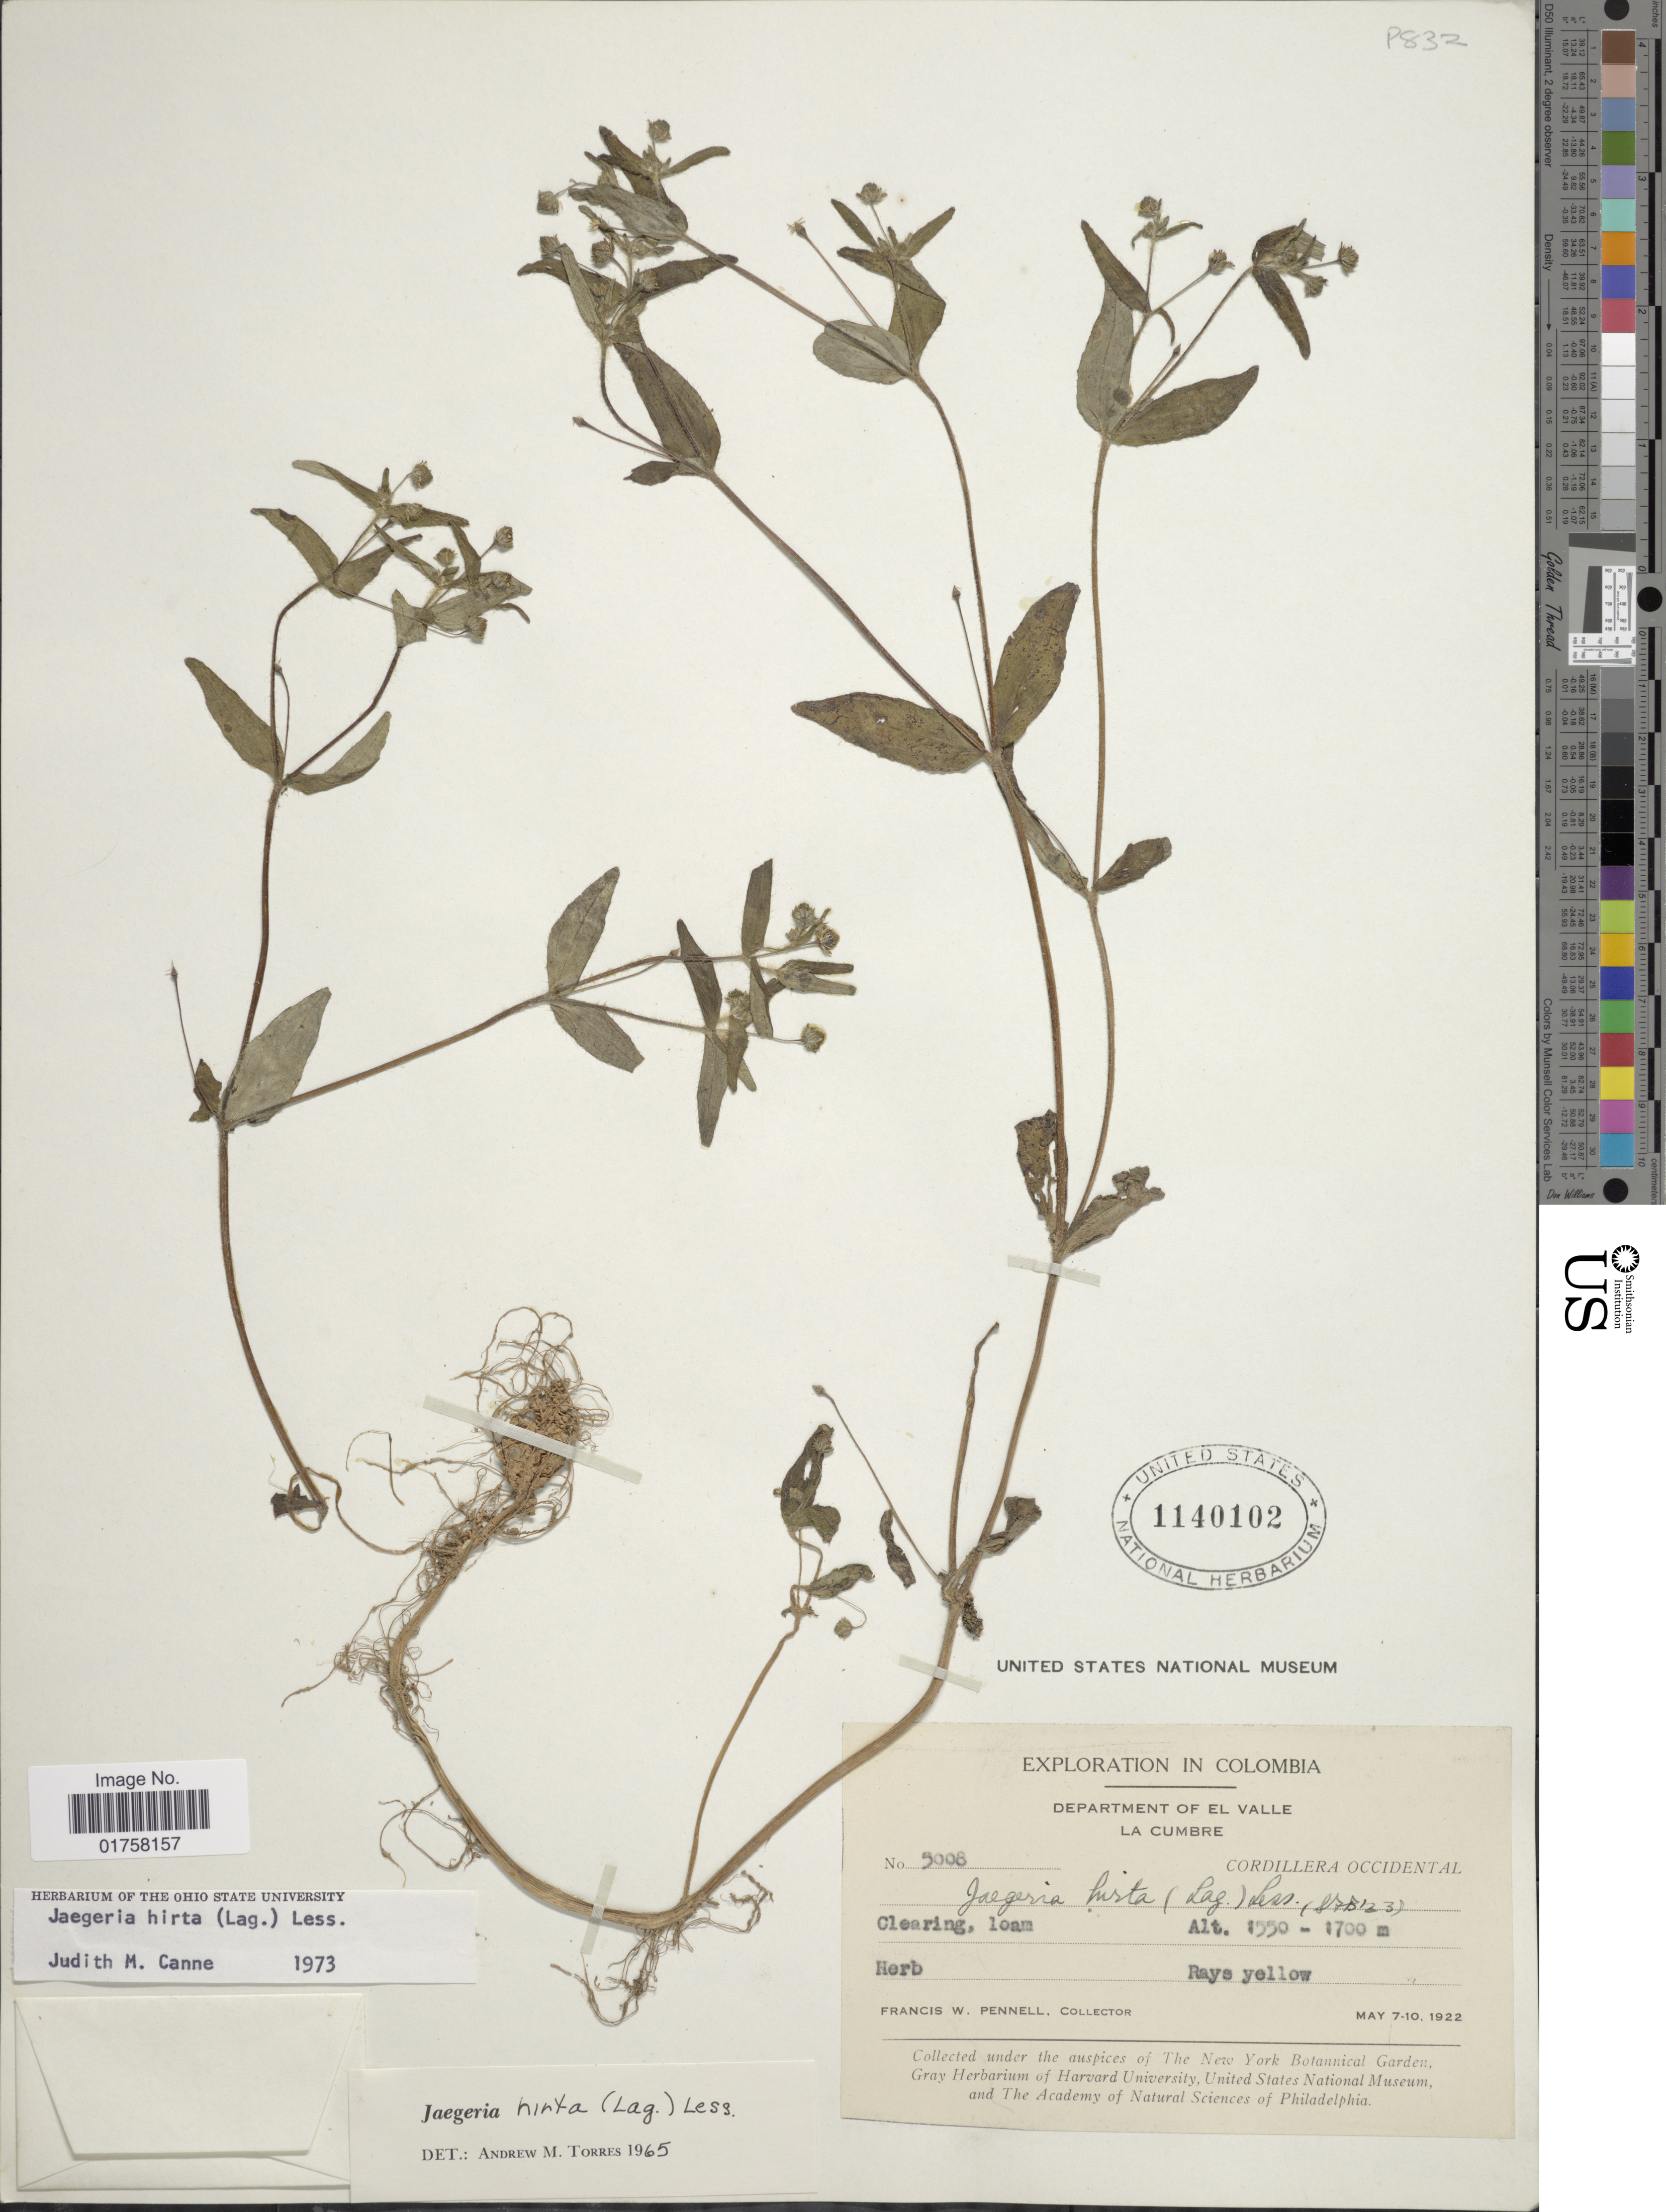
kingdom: Plantae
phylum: Tracheophyta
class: Magnoliopsida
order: Asterales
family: Asteraceae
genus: Jaegeria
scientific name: Jaegeria hirta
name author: (Lag.) Less.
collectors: F. W. Pennell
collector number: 5008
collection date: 1922-05-07/1922-05-10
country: Colombia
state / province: Valle del Cauca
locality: Department of El Valle, La Cumbre, Cordillera Occidental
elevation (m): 1550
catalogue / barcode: US 1140102